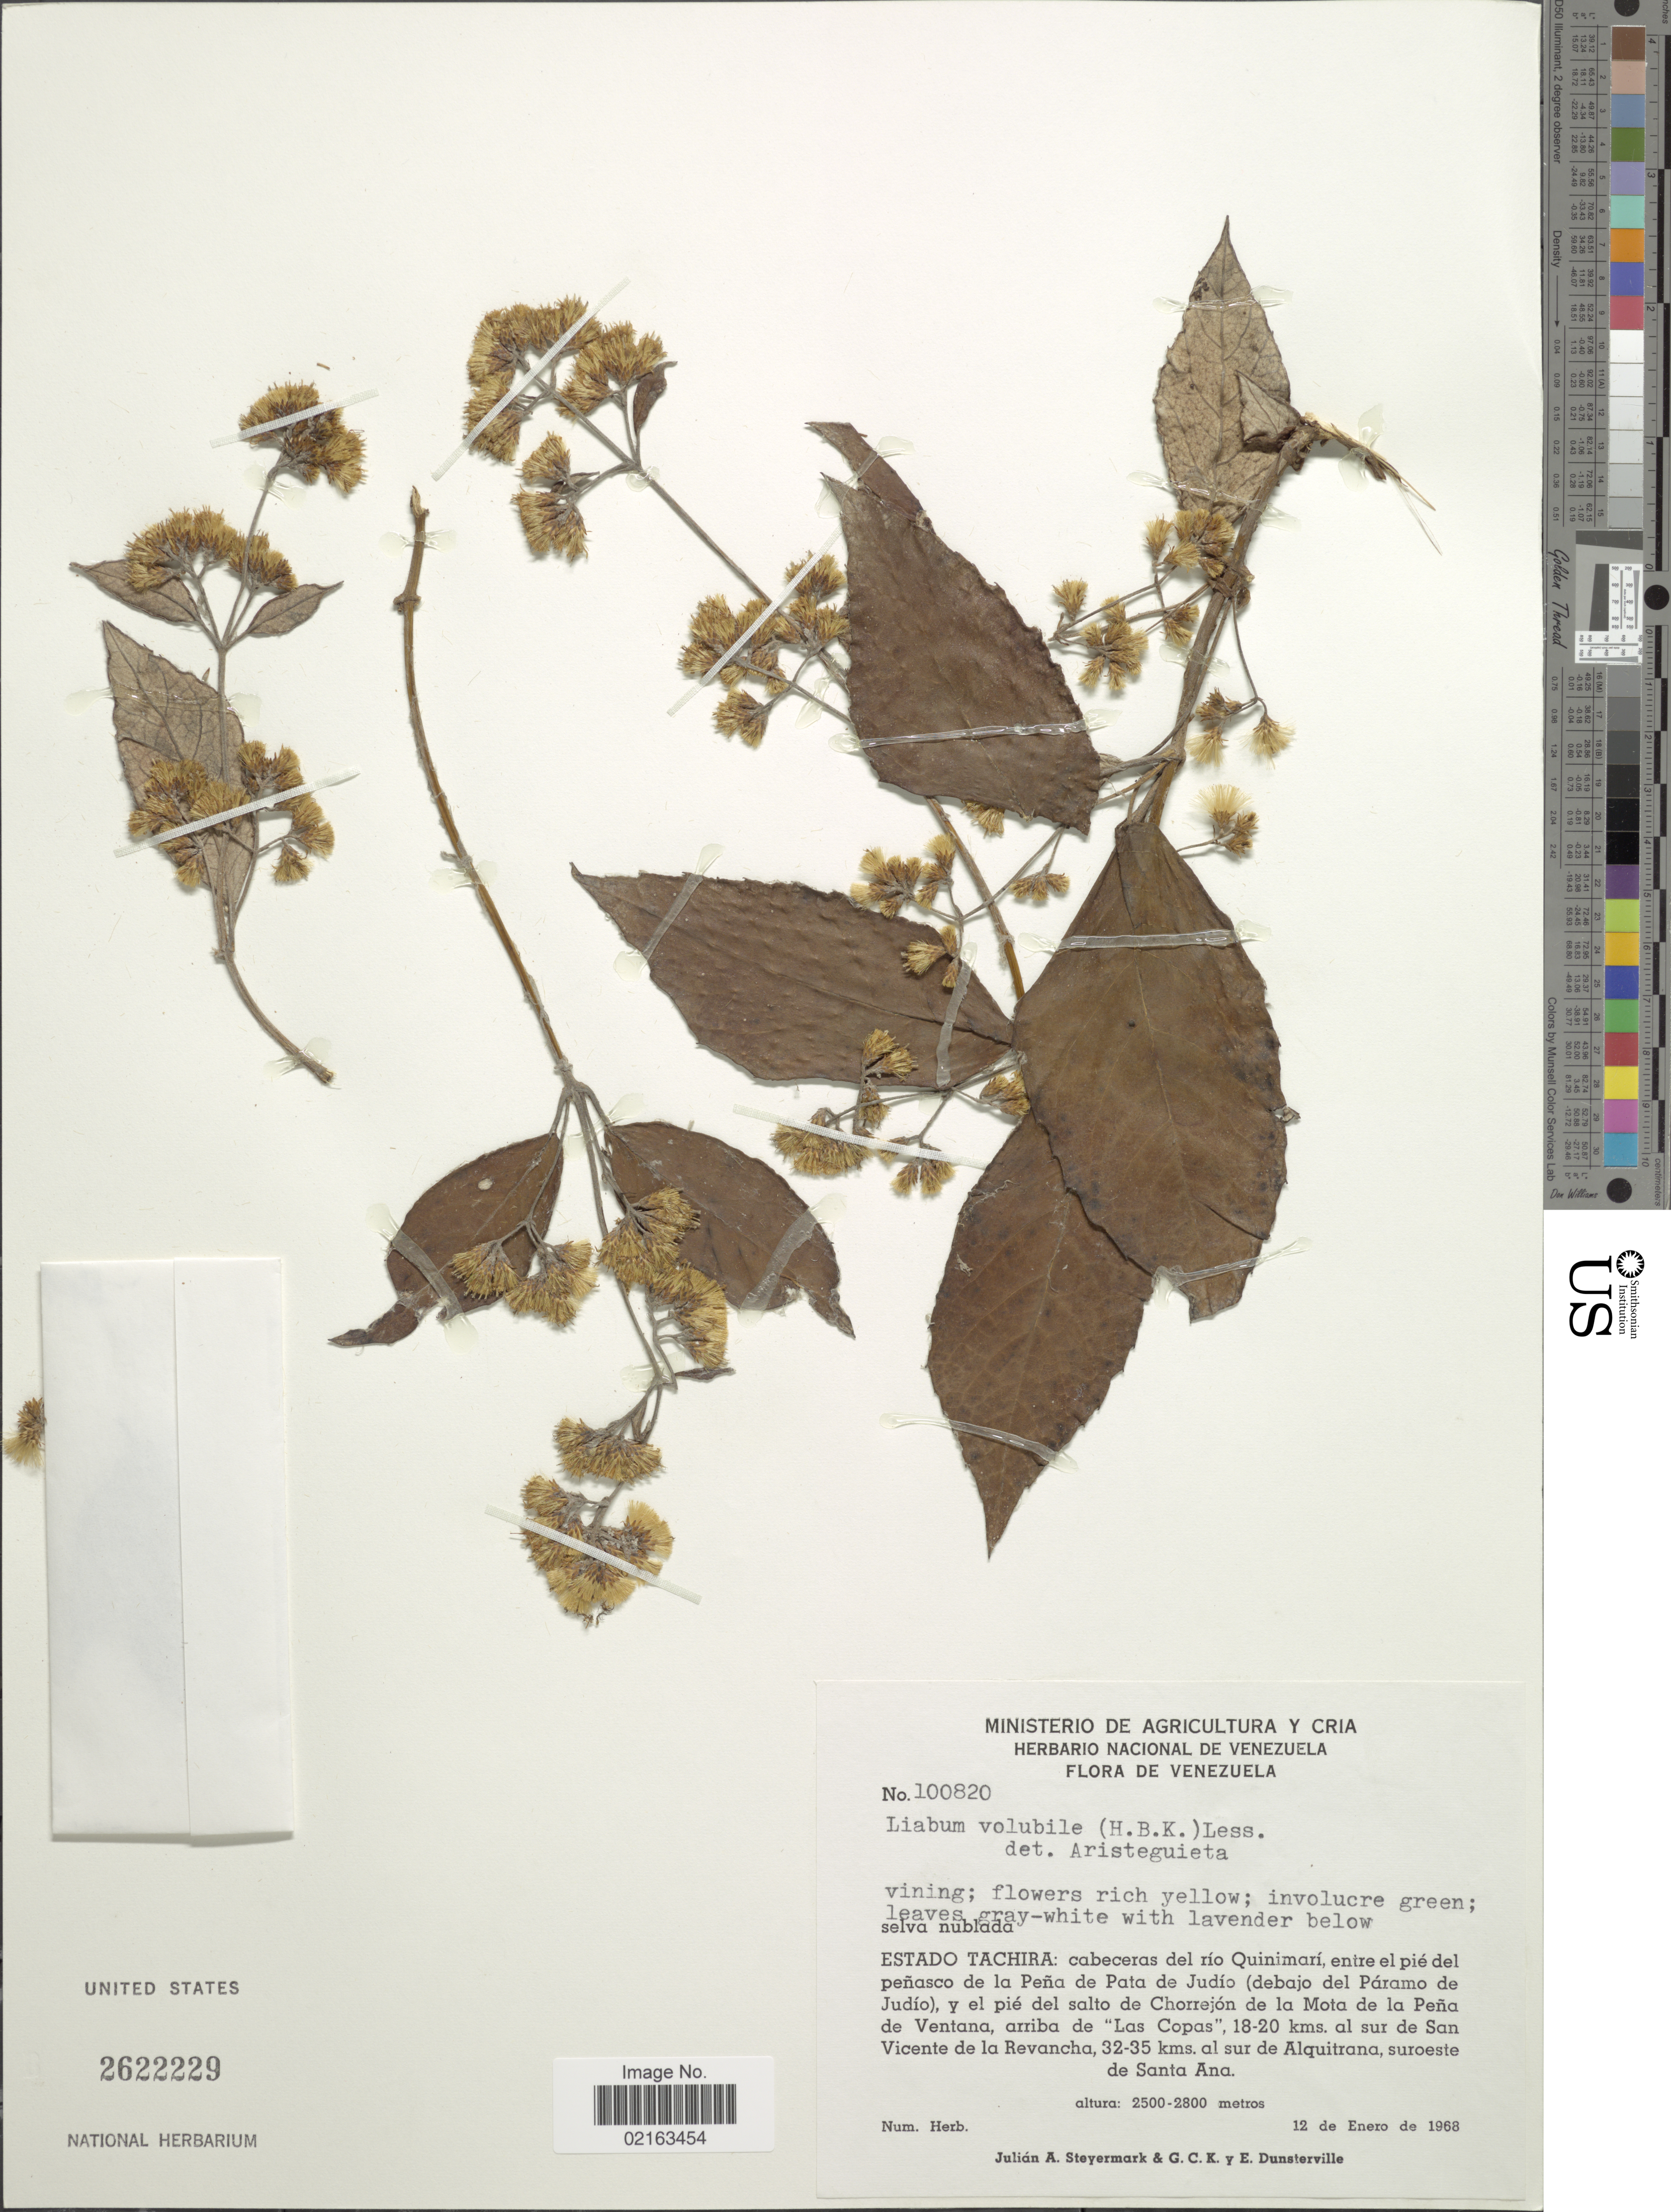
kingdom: Plantae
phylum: Tracheophyta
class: Magnoliopsida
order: Asterales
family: Asteraceae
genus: Oligactis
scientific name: Oligactis volubilis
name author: (Kunth) Cass.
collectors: J. Steyermark, G. C. K. Dunsterville & E. Dunsterville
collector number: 100820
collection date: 1968-01-12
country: Venezuela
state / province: Tachira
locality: Estado Tachira: cabeceras del río Quinimarí, entre el pié del peñasco de la Peña de Pata de Judío (debajo del Páramo de Judío), y el pié del salto de Chorrejón de la Mota de la Peña de Ventana, arriba de "Las Copas", 18-20 kms. al sur de San Vicente de la Revancha, 32-35 kms. al sur de Alquitrana, suroeste de Santa Ana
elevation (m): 2500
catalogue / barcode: US 2622229